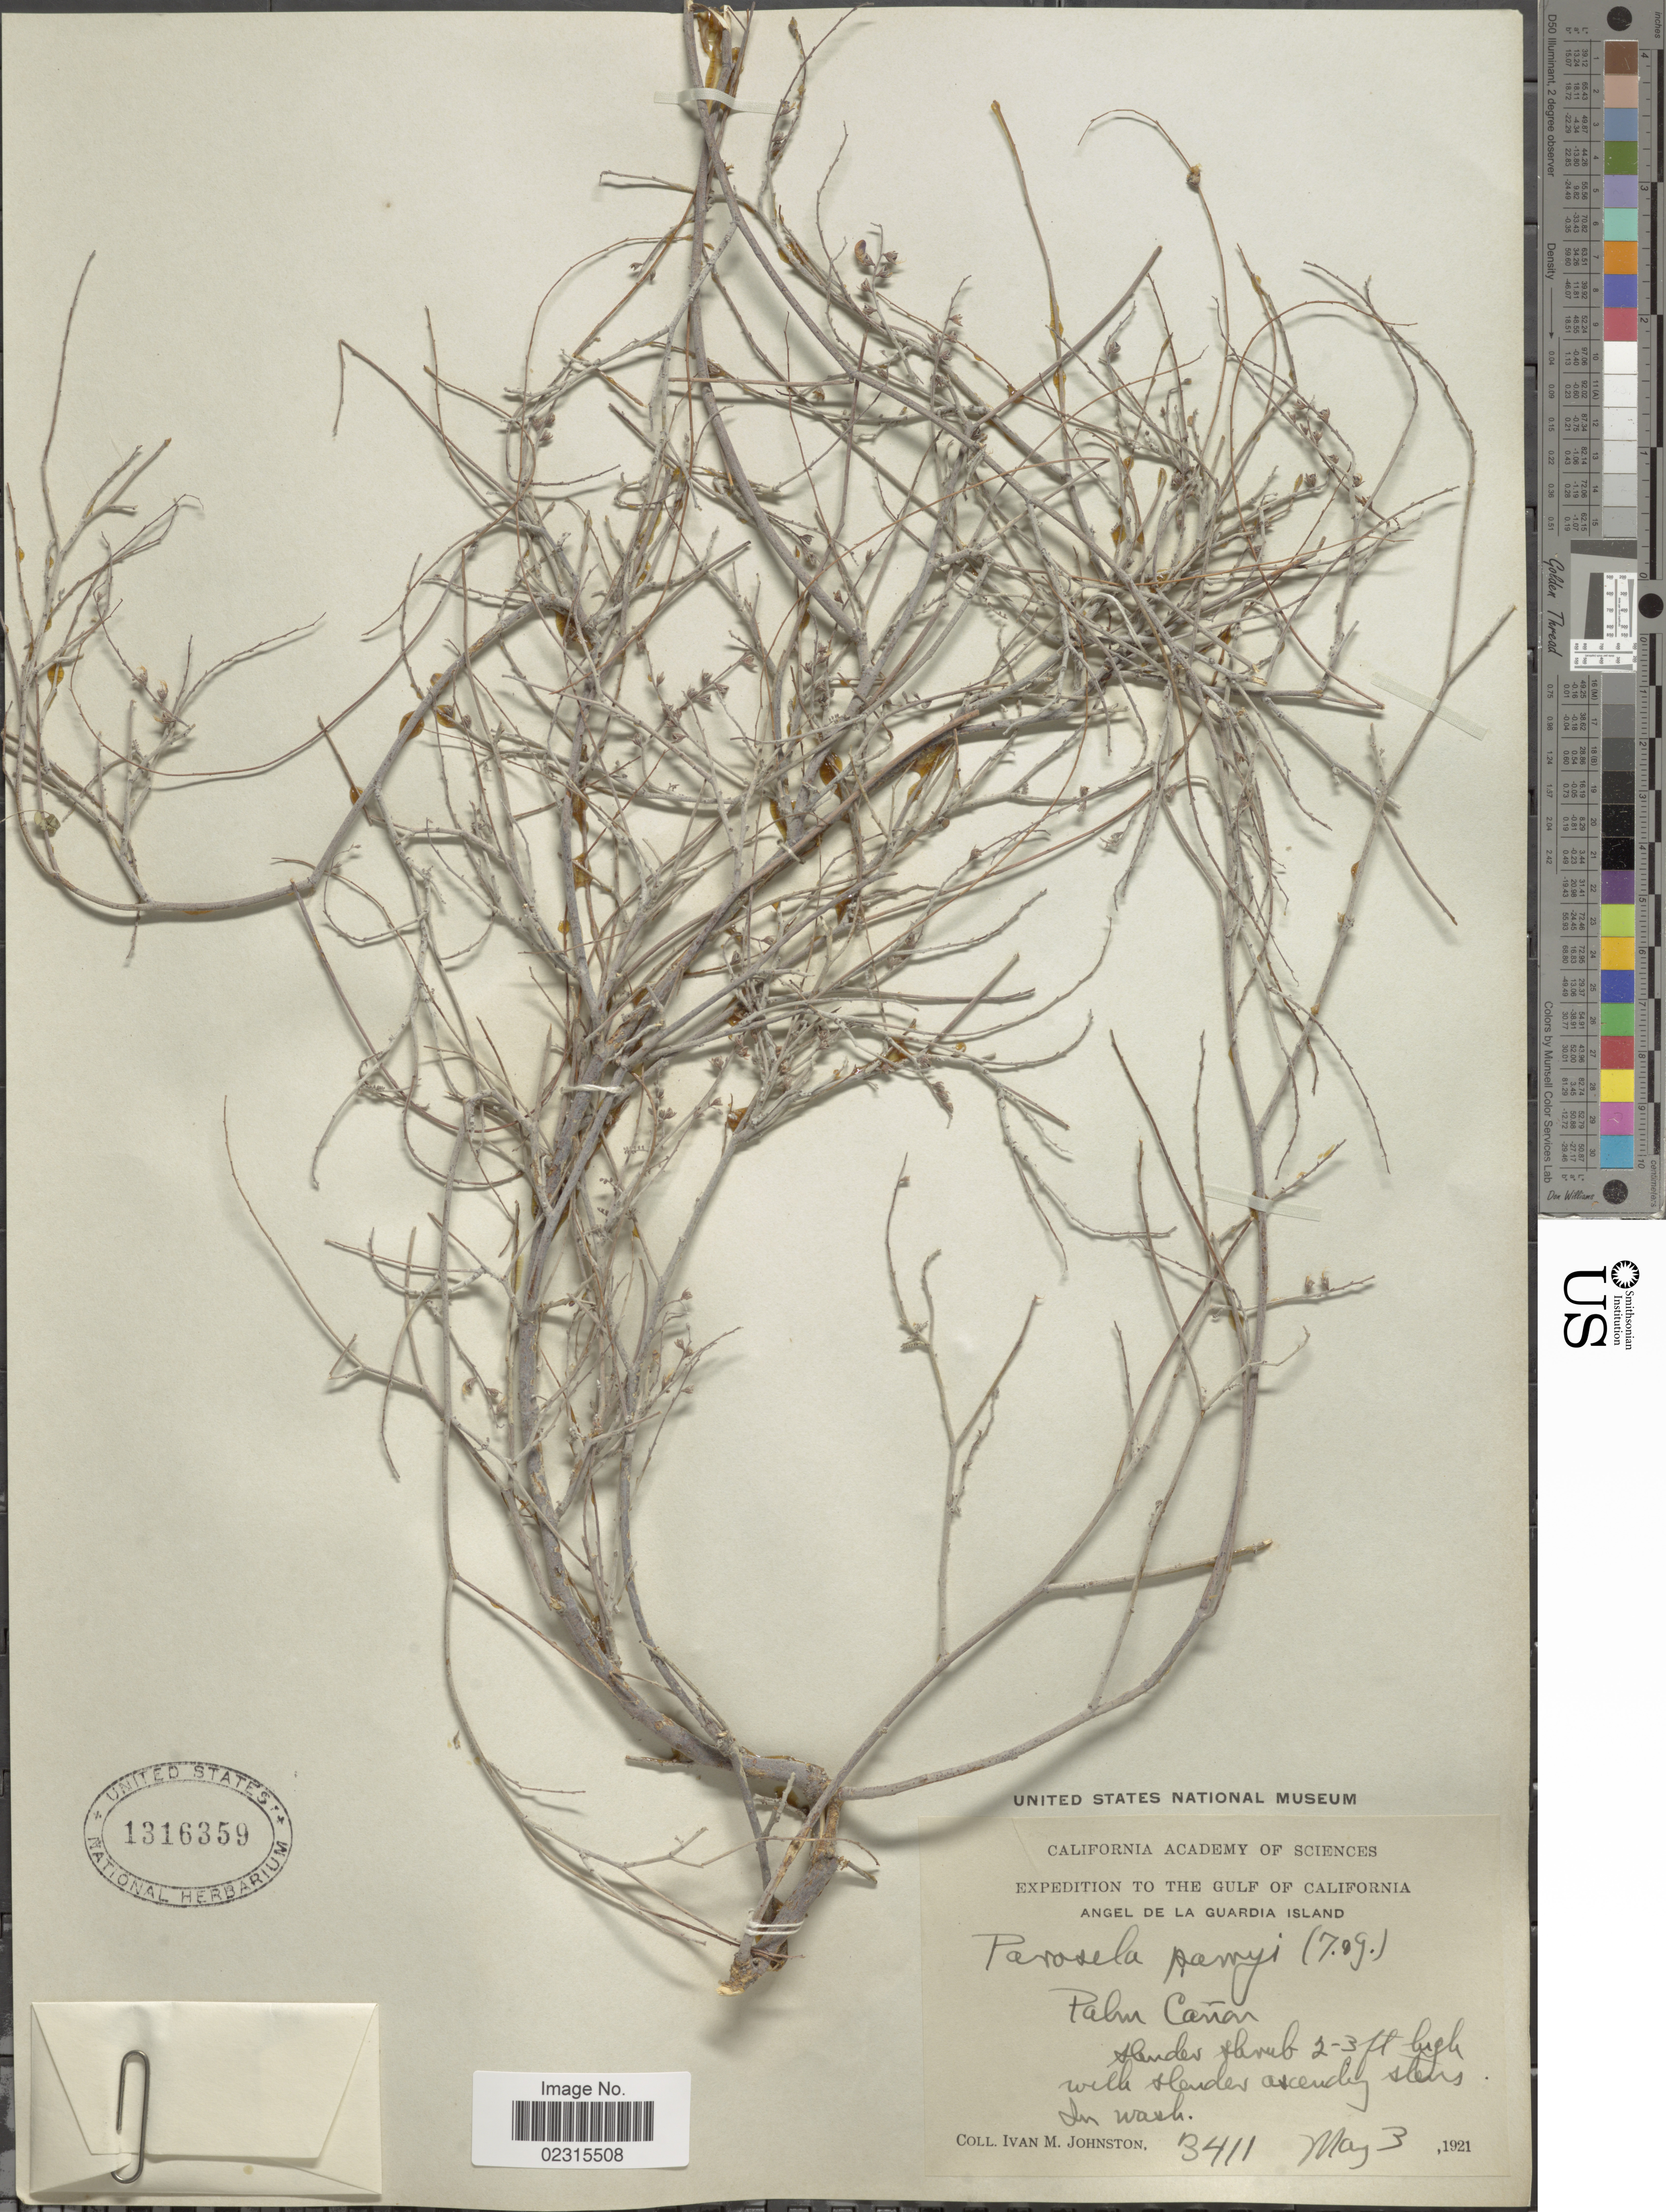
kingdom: Plantae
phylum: Tracheophyta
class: Magnoliopsida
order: Fabales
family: Fabaceae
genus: Marina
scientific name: Marina parryi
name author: (Torr. & A. Gray) Barneby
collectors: I.M. Johnston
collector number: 3411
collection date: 1921-05-03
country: Mexico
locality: The Gulf of California, Angel de la Guardia Island, Palm Canar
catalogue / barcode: US 1316359